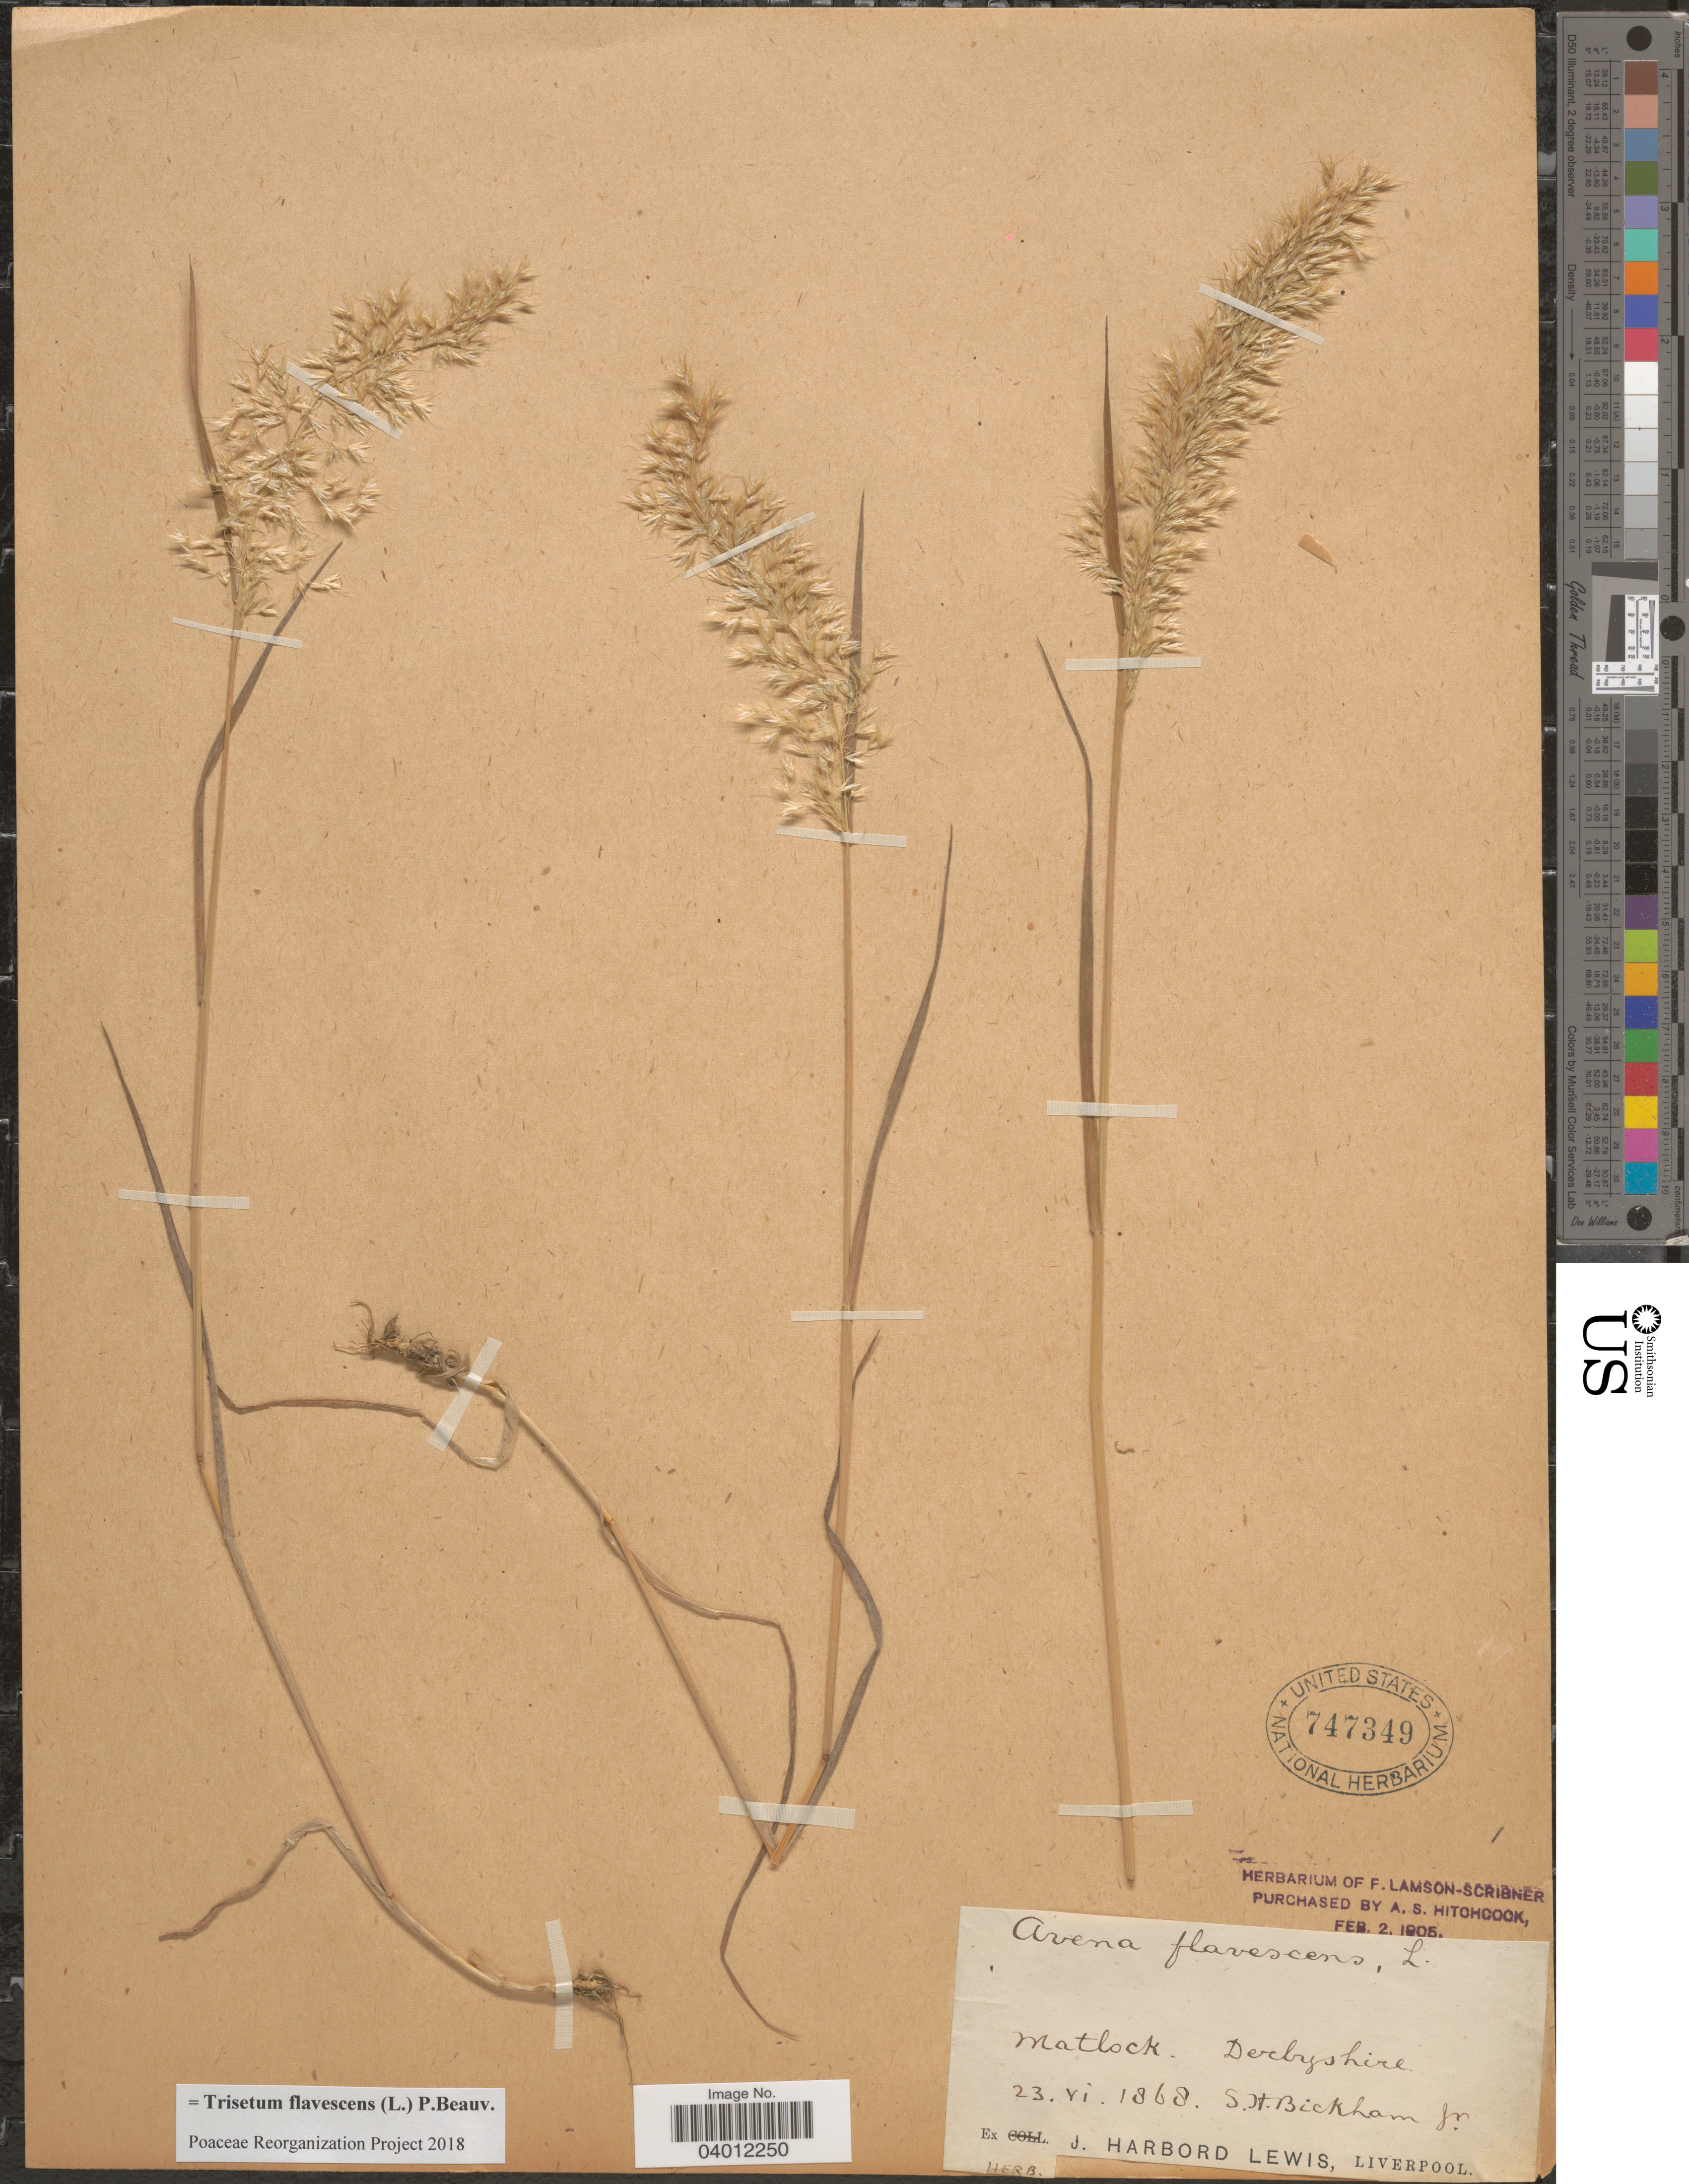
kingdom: Plantae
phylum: Tracheophyta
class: Liliopsida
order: Poales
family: Poaceae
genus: Trisetum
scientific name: Trisetum flavescens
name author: (L.) P. Beauv.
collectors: S. Bickham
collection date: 1868-06-23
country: United Kingdom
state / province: England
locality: Matlock. Derbyshire.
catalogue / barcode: US 747349